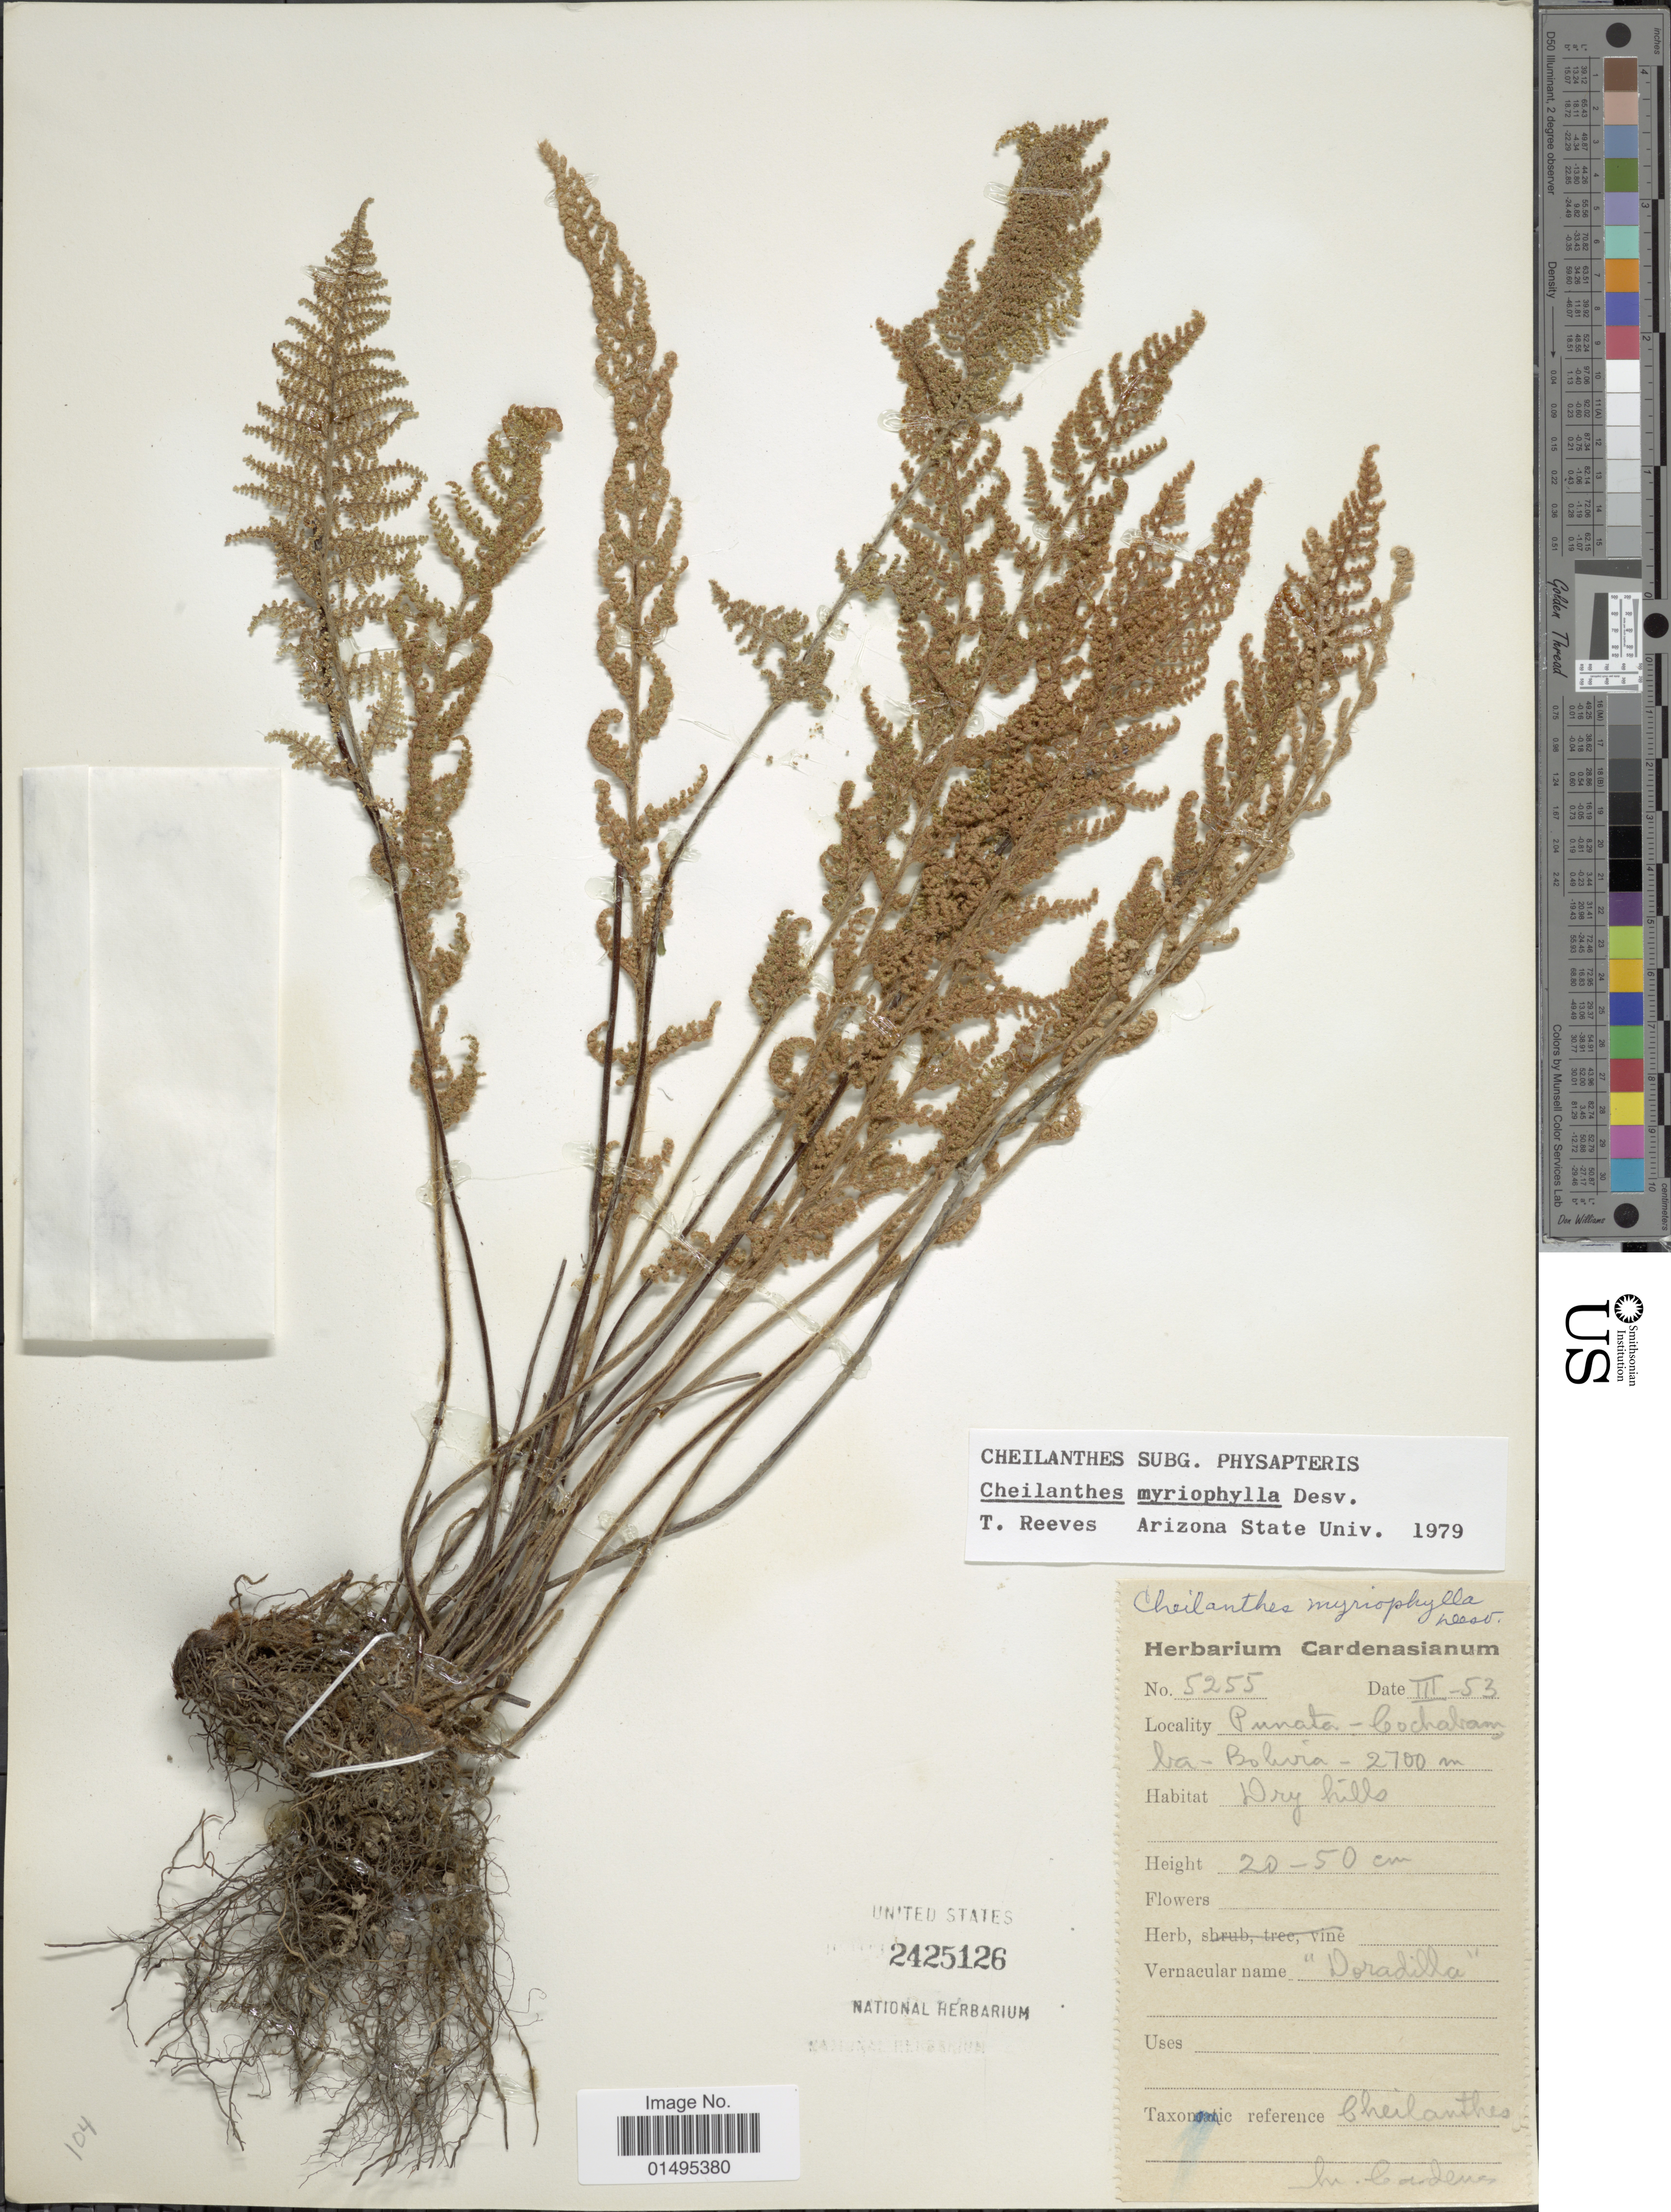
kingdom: Plantae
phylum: Tracheophyta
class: Polypodiopsida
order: Polypodiales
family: Pteridaceae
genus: Myriopteris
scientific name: Myriopteris myriophylla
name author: (Desv.) J. Sm.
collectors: D. Cadenas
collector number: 5255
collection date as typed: Transcribed d/m/y: /3/53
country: Bolivia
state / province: Cochabamba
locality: Punata - Cochabamba - Bolivia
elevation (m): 2700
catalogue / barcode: US 2425126